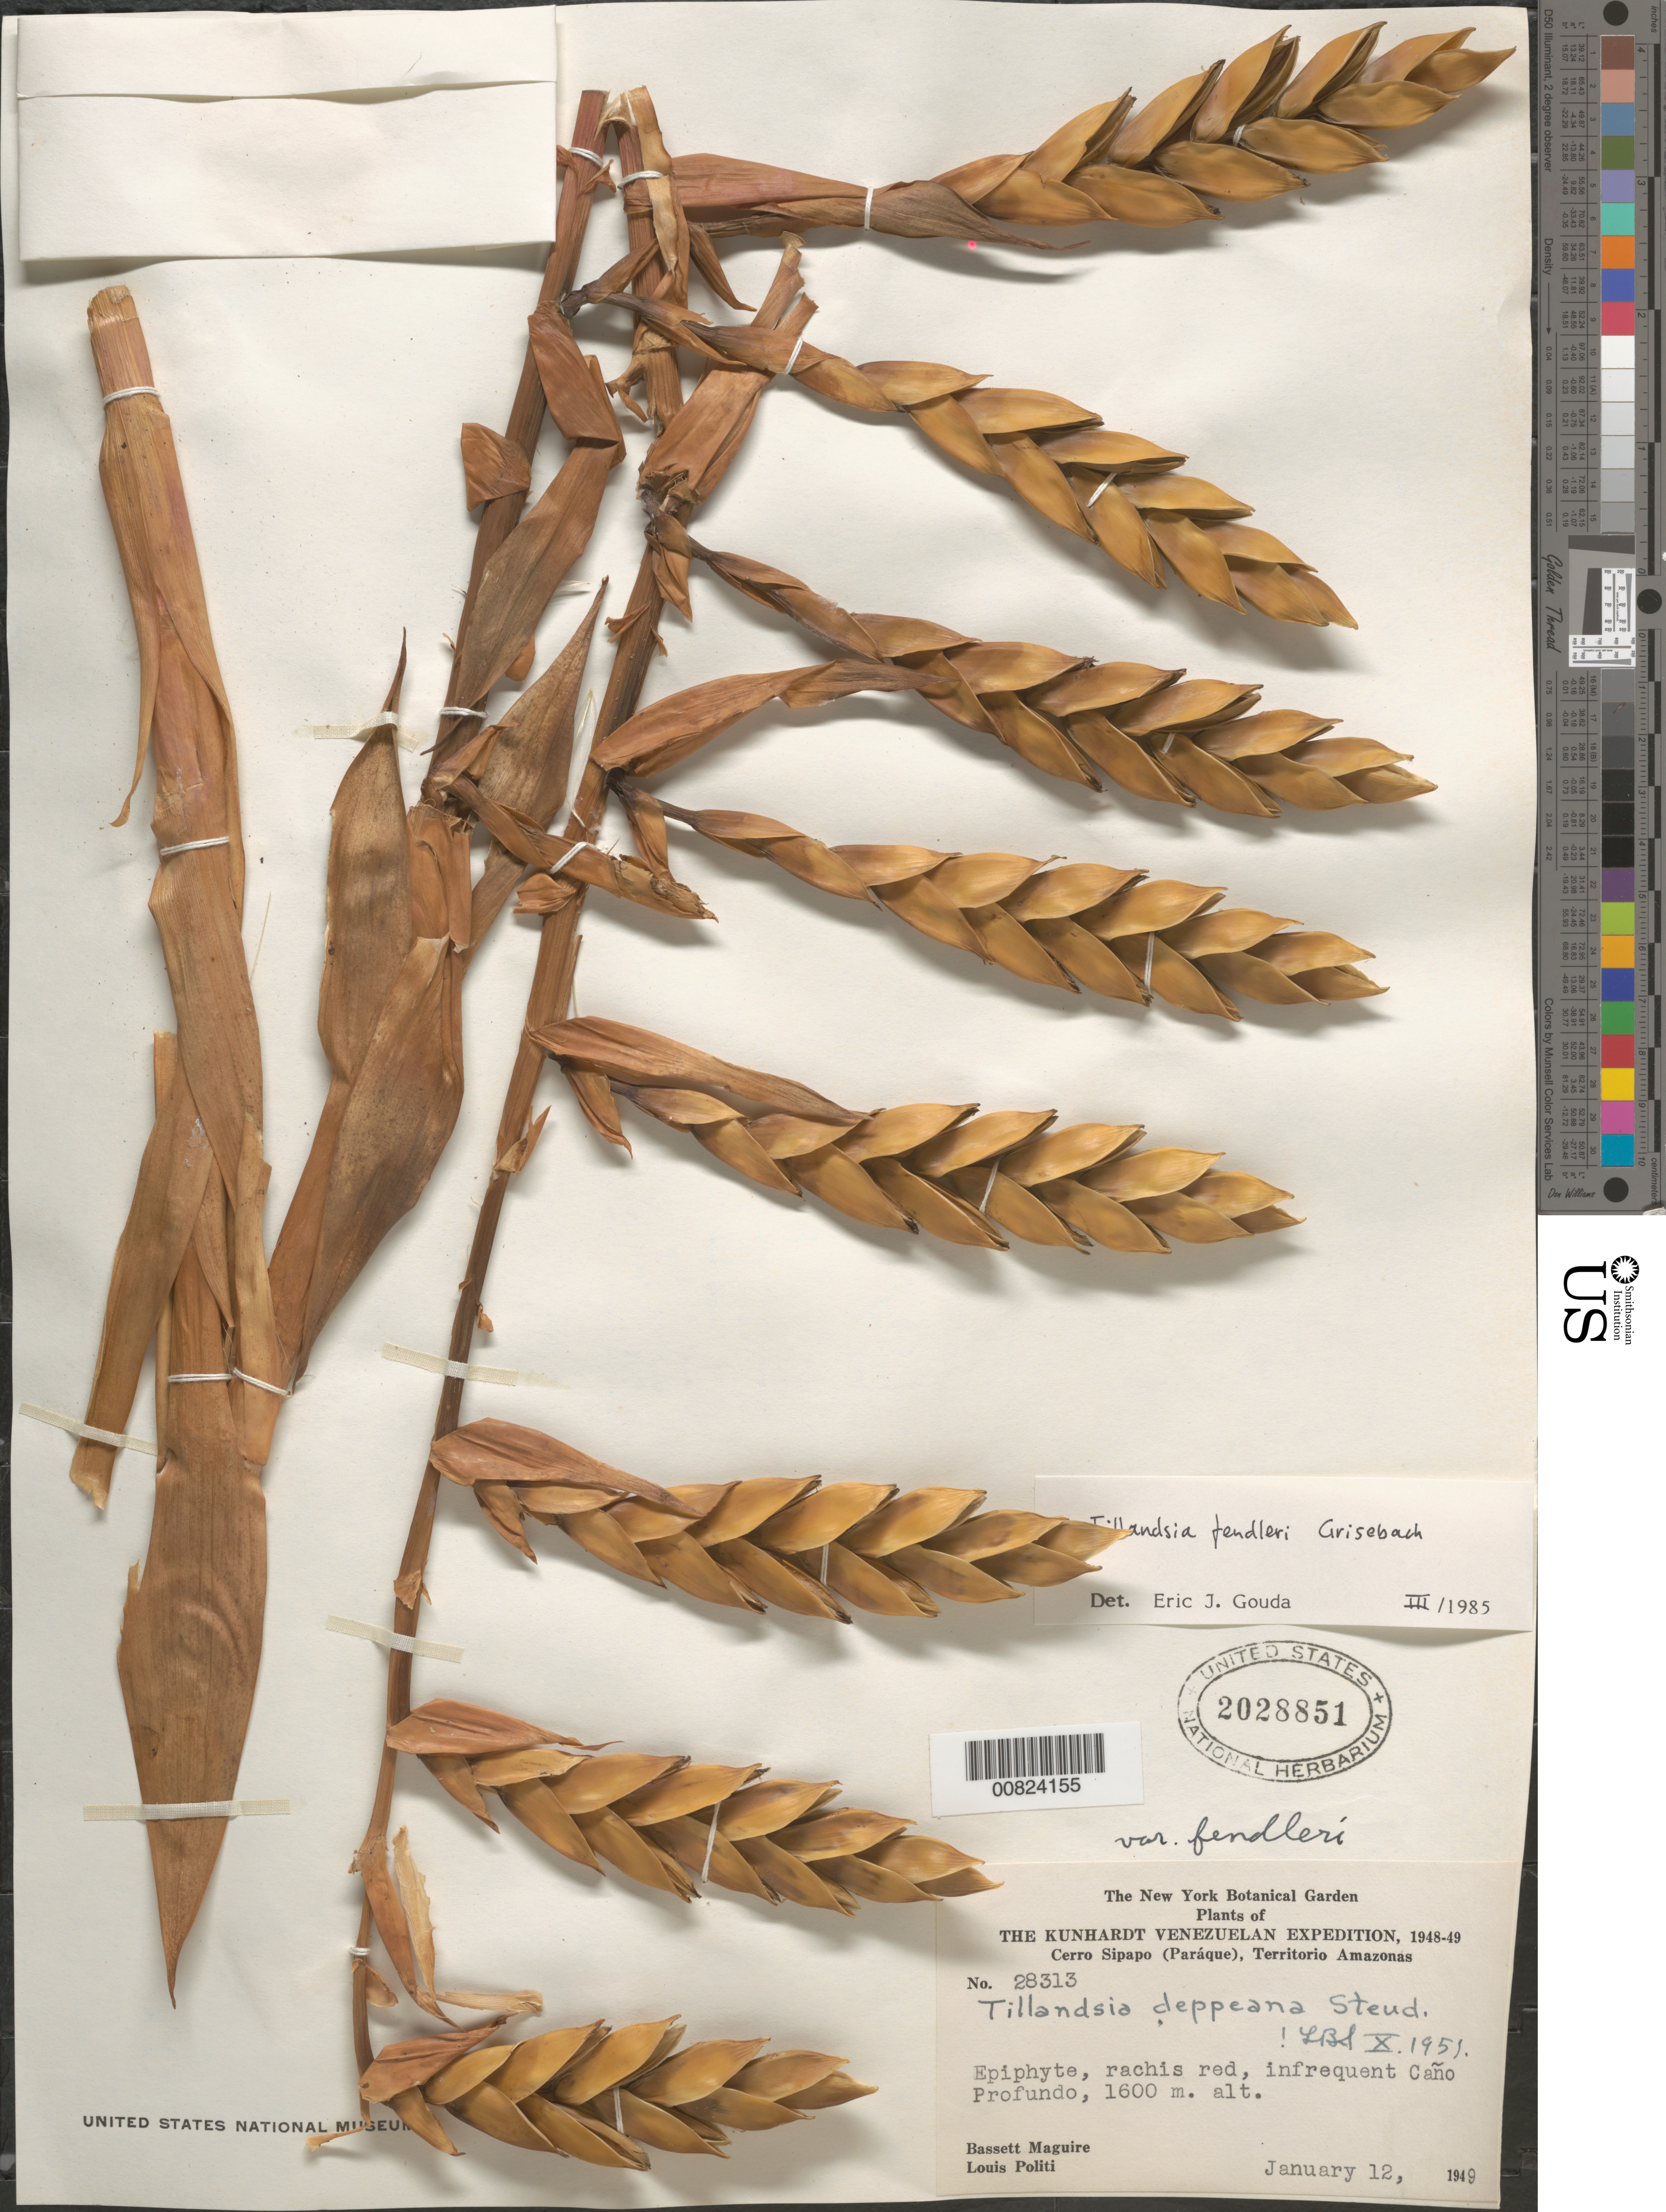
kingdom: Plantae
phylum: Tracheophyta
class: Liliopsida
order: Poales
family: Bromeliaceae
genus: Tillandsia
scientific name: Tillandsia fendleri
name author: Griseb.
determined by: Gouda, E. J.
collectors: B. Maguire & L. Politi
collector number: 28313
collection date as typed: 12-Jan-49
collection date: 1949-01-12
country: Venezuela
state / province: Amazonas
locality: Cerro Sipapo (Paráque), Caño Profundo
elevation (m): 1600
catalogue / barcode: US 2028851